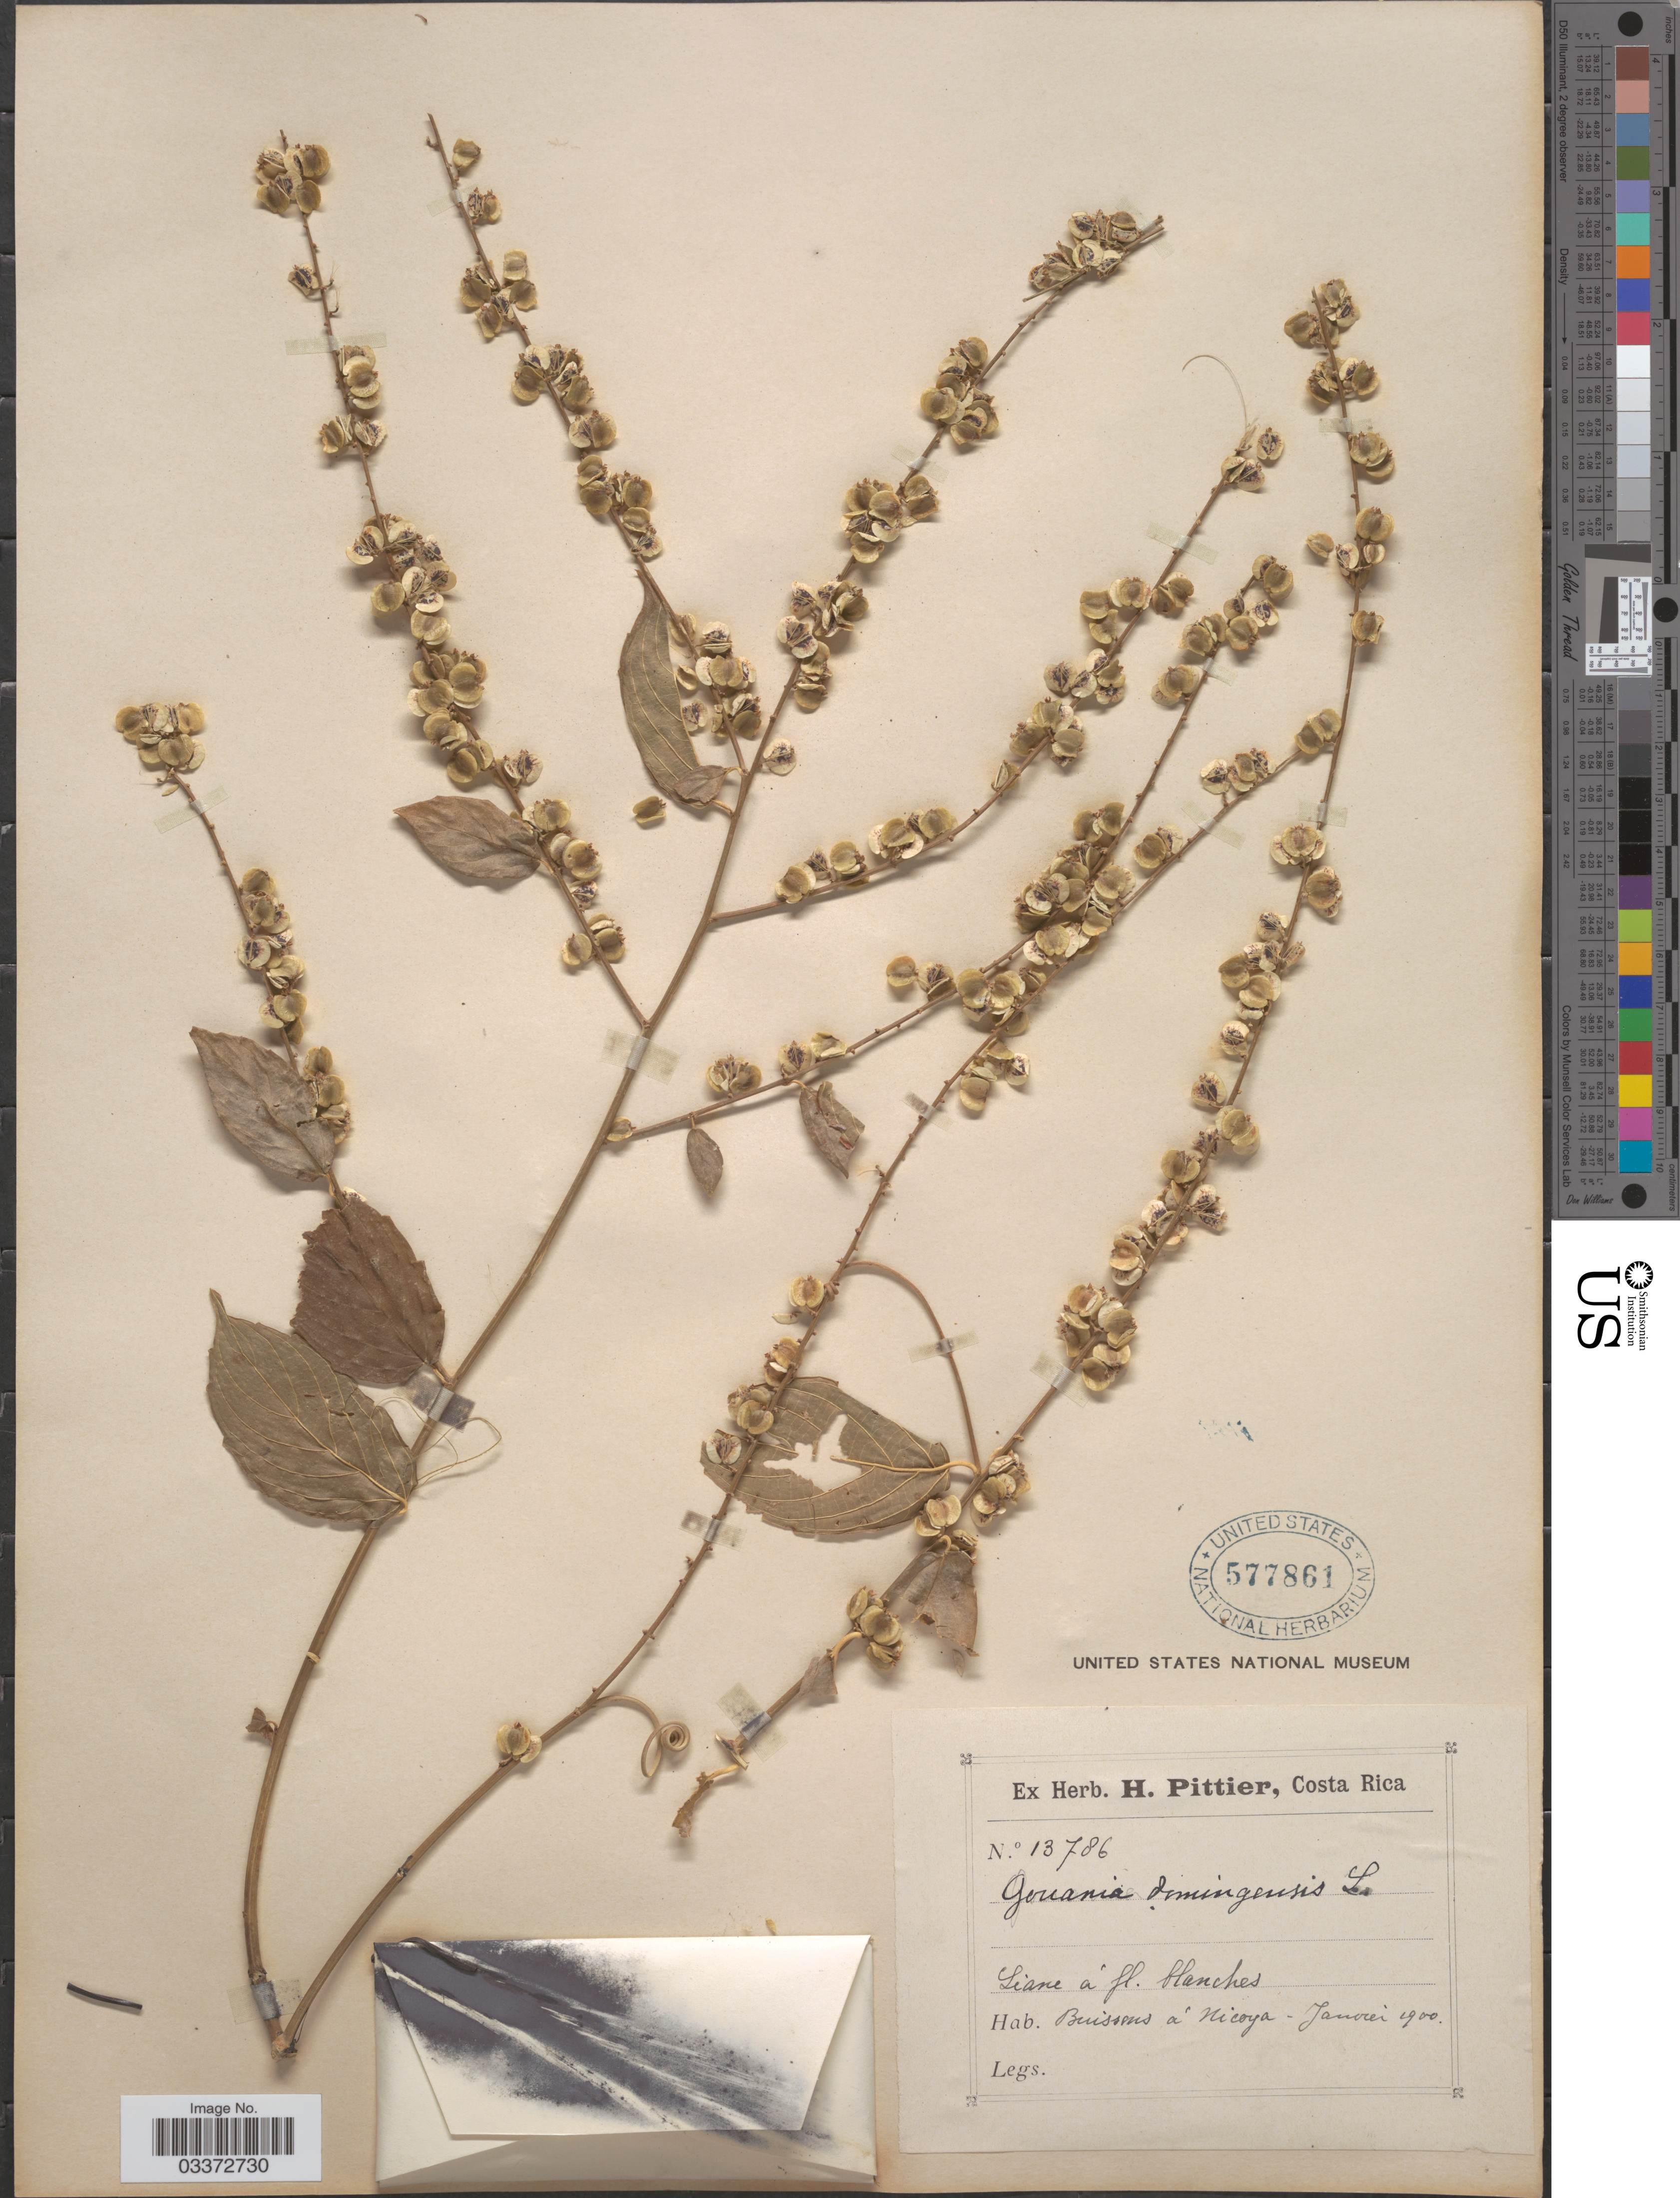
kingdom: Plantae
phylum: Tracheophyta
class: Magnoliopsida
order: Rosales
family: Rhamnaceae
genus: Gouania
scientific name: Gouania lupuloides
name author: (L.) Urb.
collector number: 13786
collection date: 1900-01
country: Costa Rica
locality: Buissons á Nicoya.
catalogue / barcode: US 577861